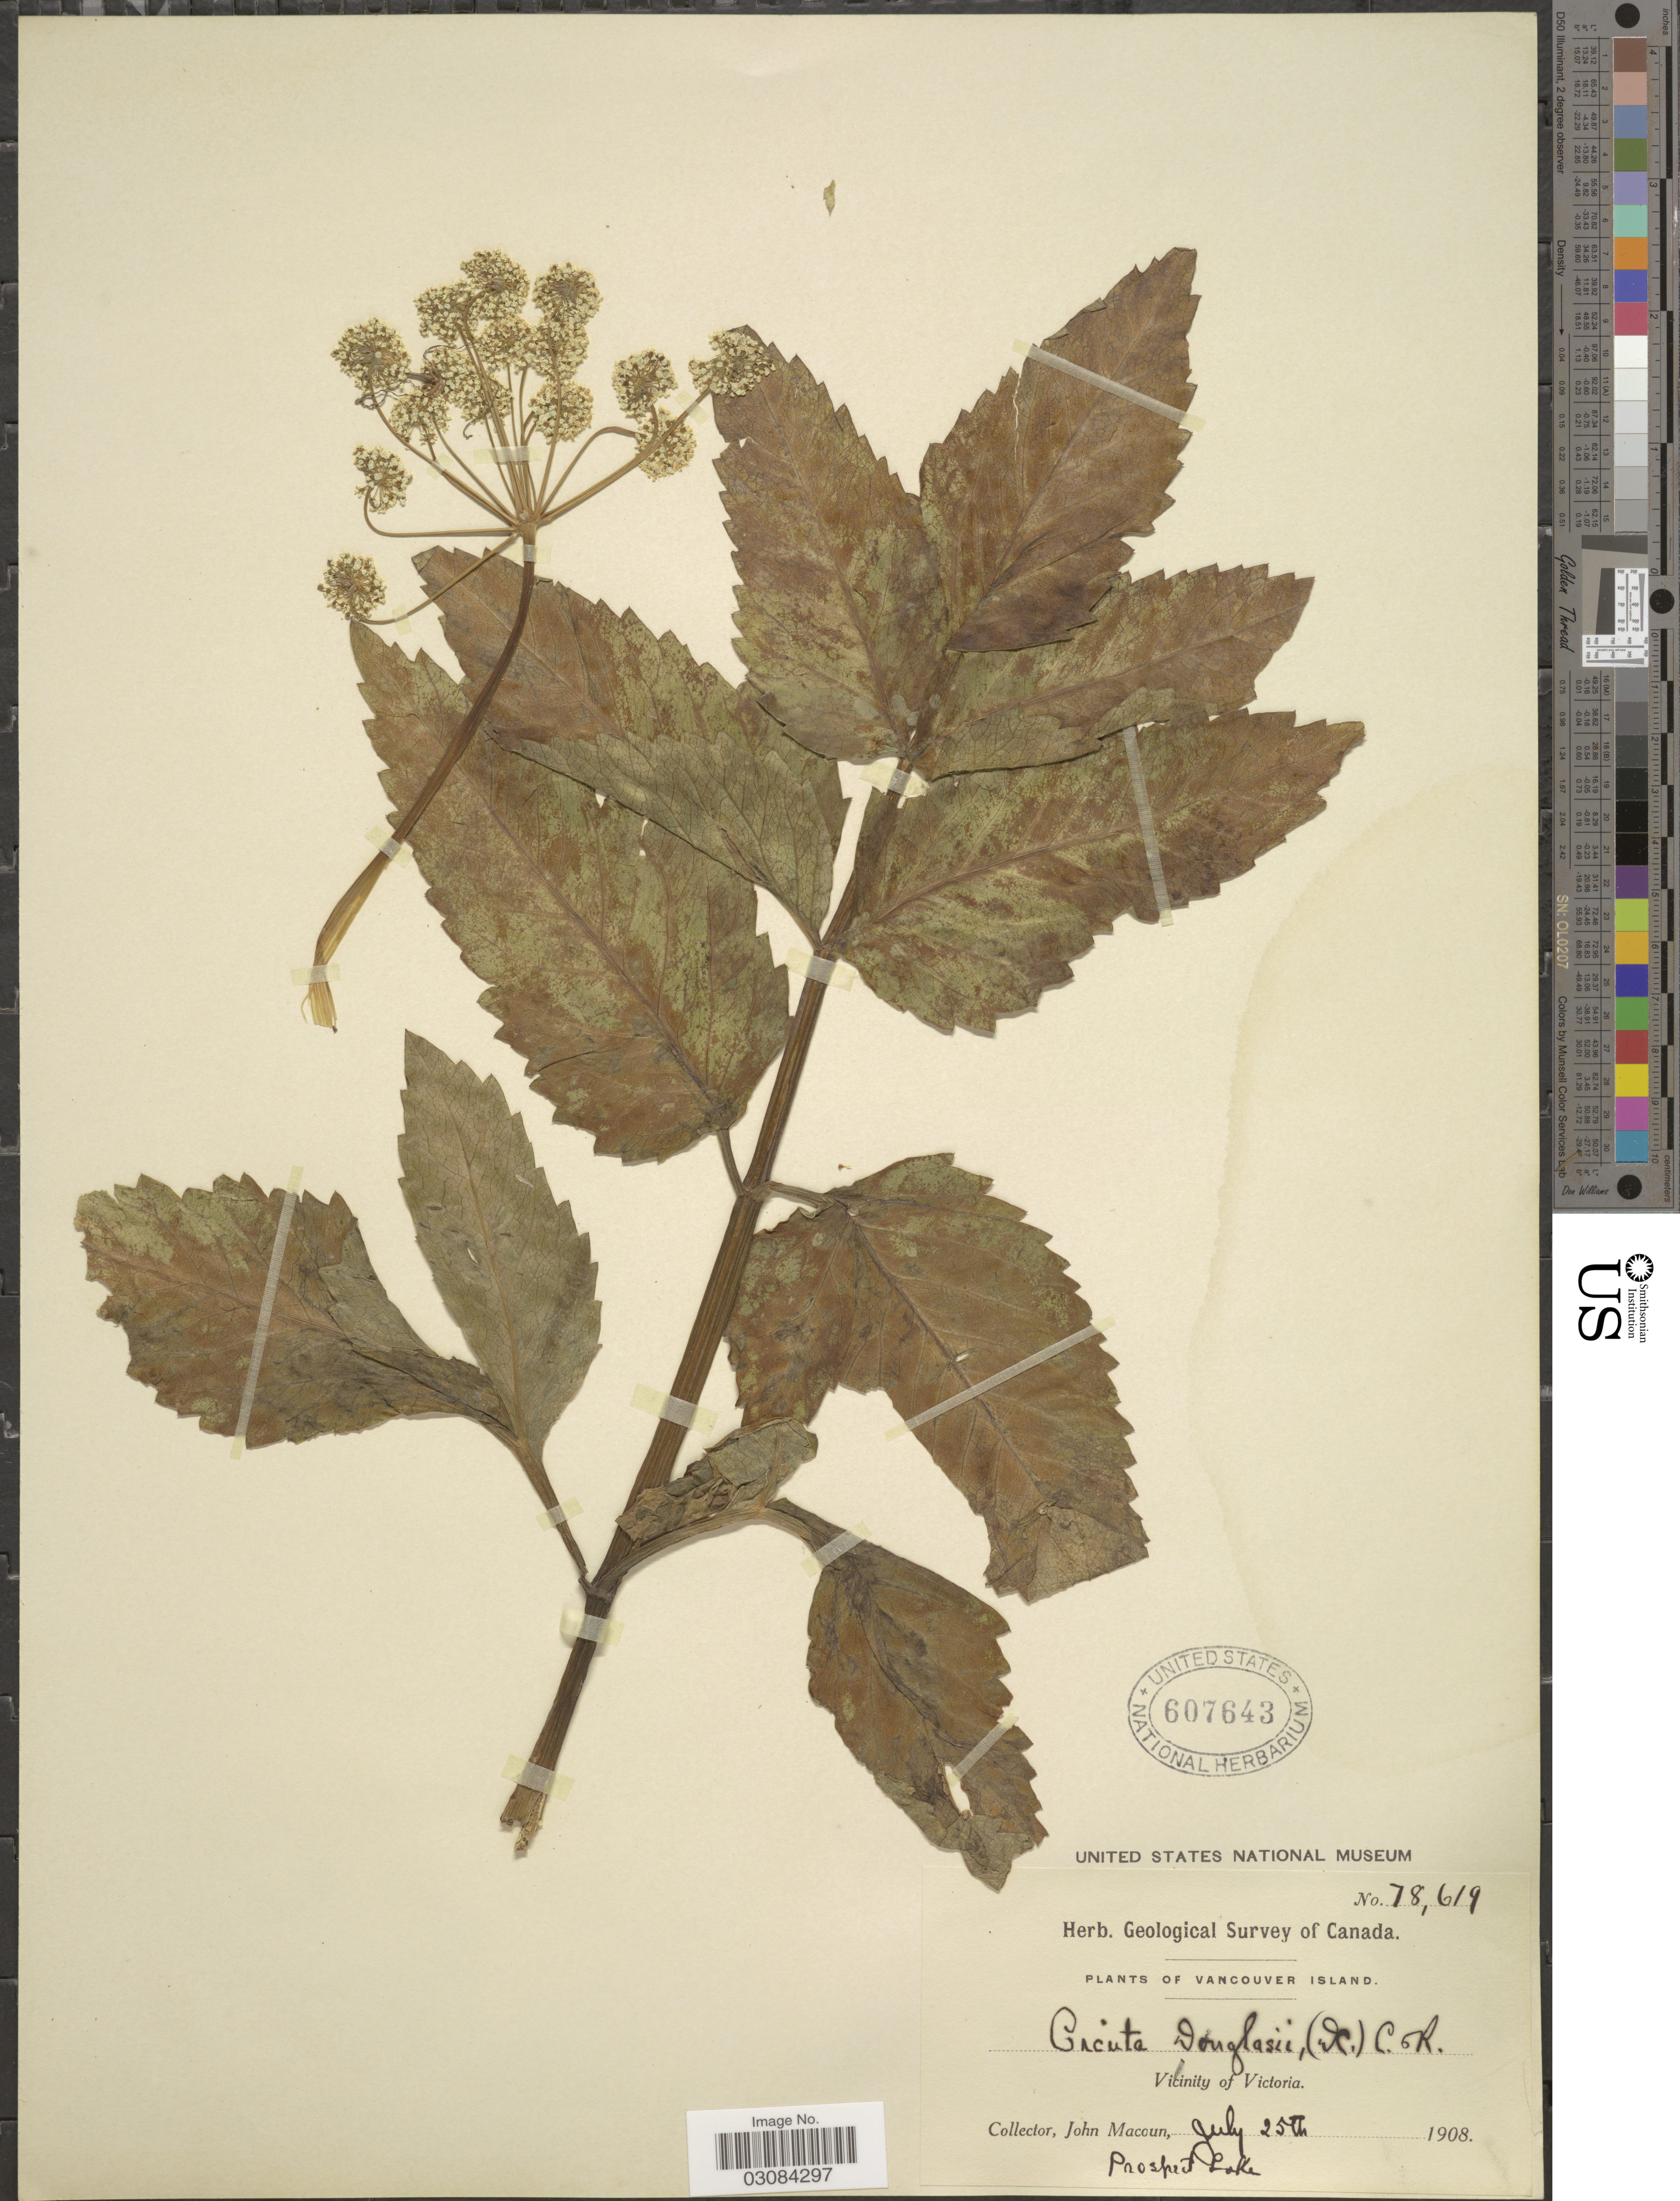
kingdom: Plantae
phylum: Tracheophyta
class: Magnoliopsida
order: Apiales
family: Apiaceae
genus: Cicuta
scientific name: Cicuta douglasii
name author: (DC.) J.M. Coult. & Rose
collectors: J. Macoun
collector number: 78619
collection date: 1908-07-25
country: Canada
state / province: British Columbia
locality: Vancouver Island. Vicinity of Victoria. Prospect Lake.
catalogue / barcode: US 607643